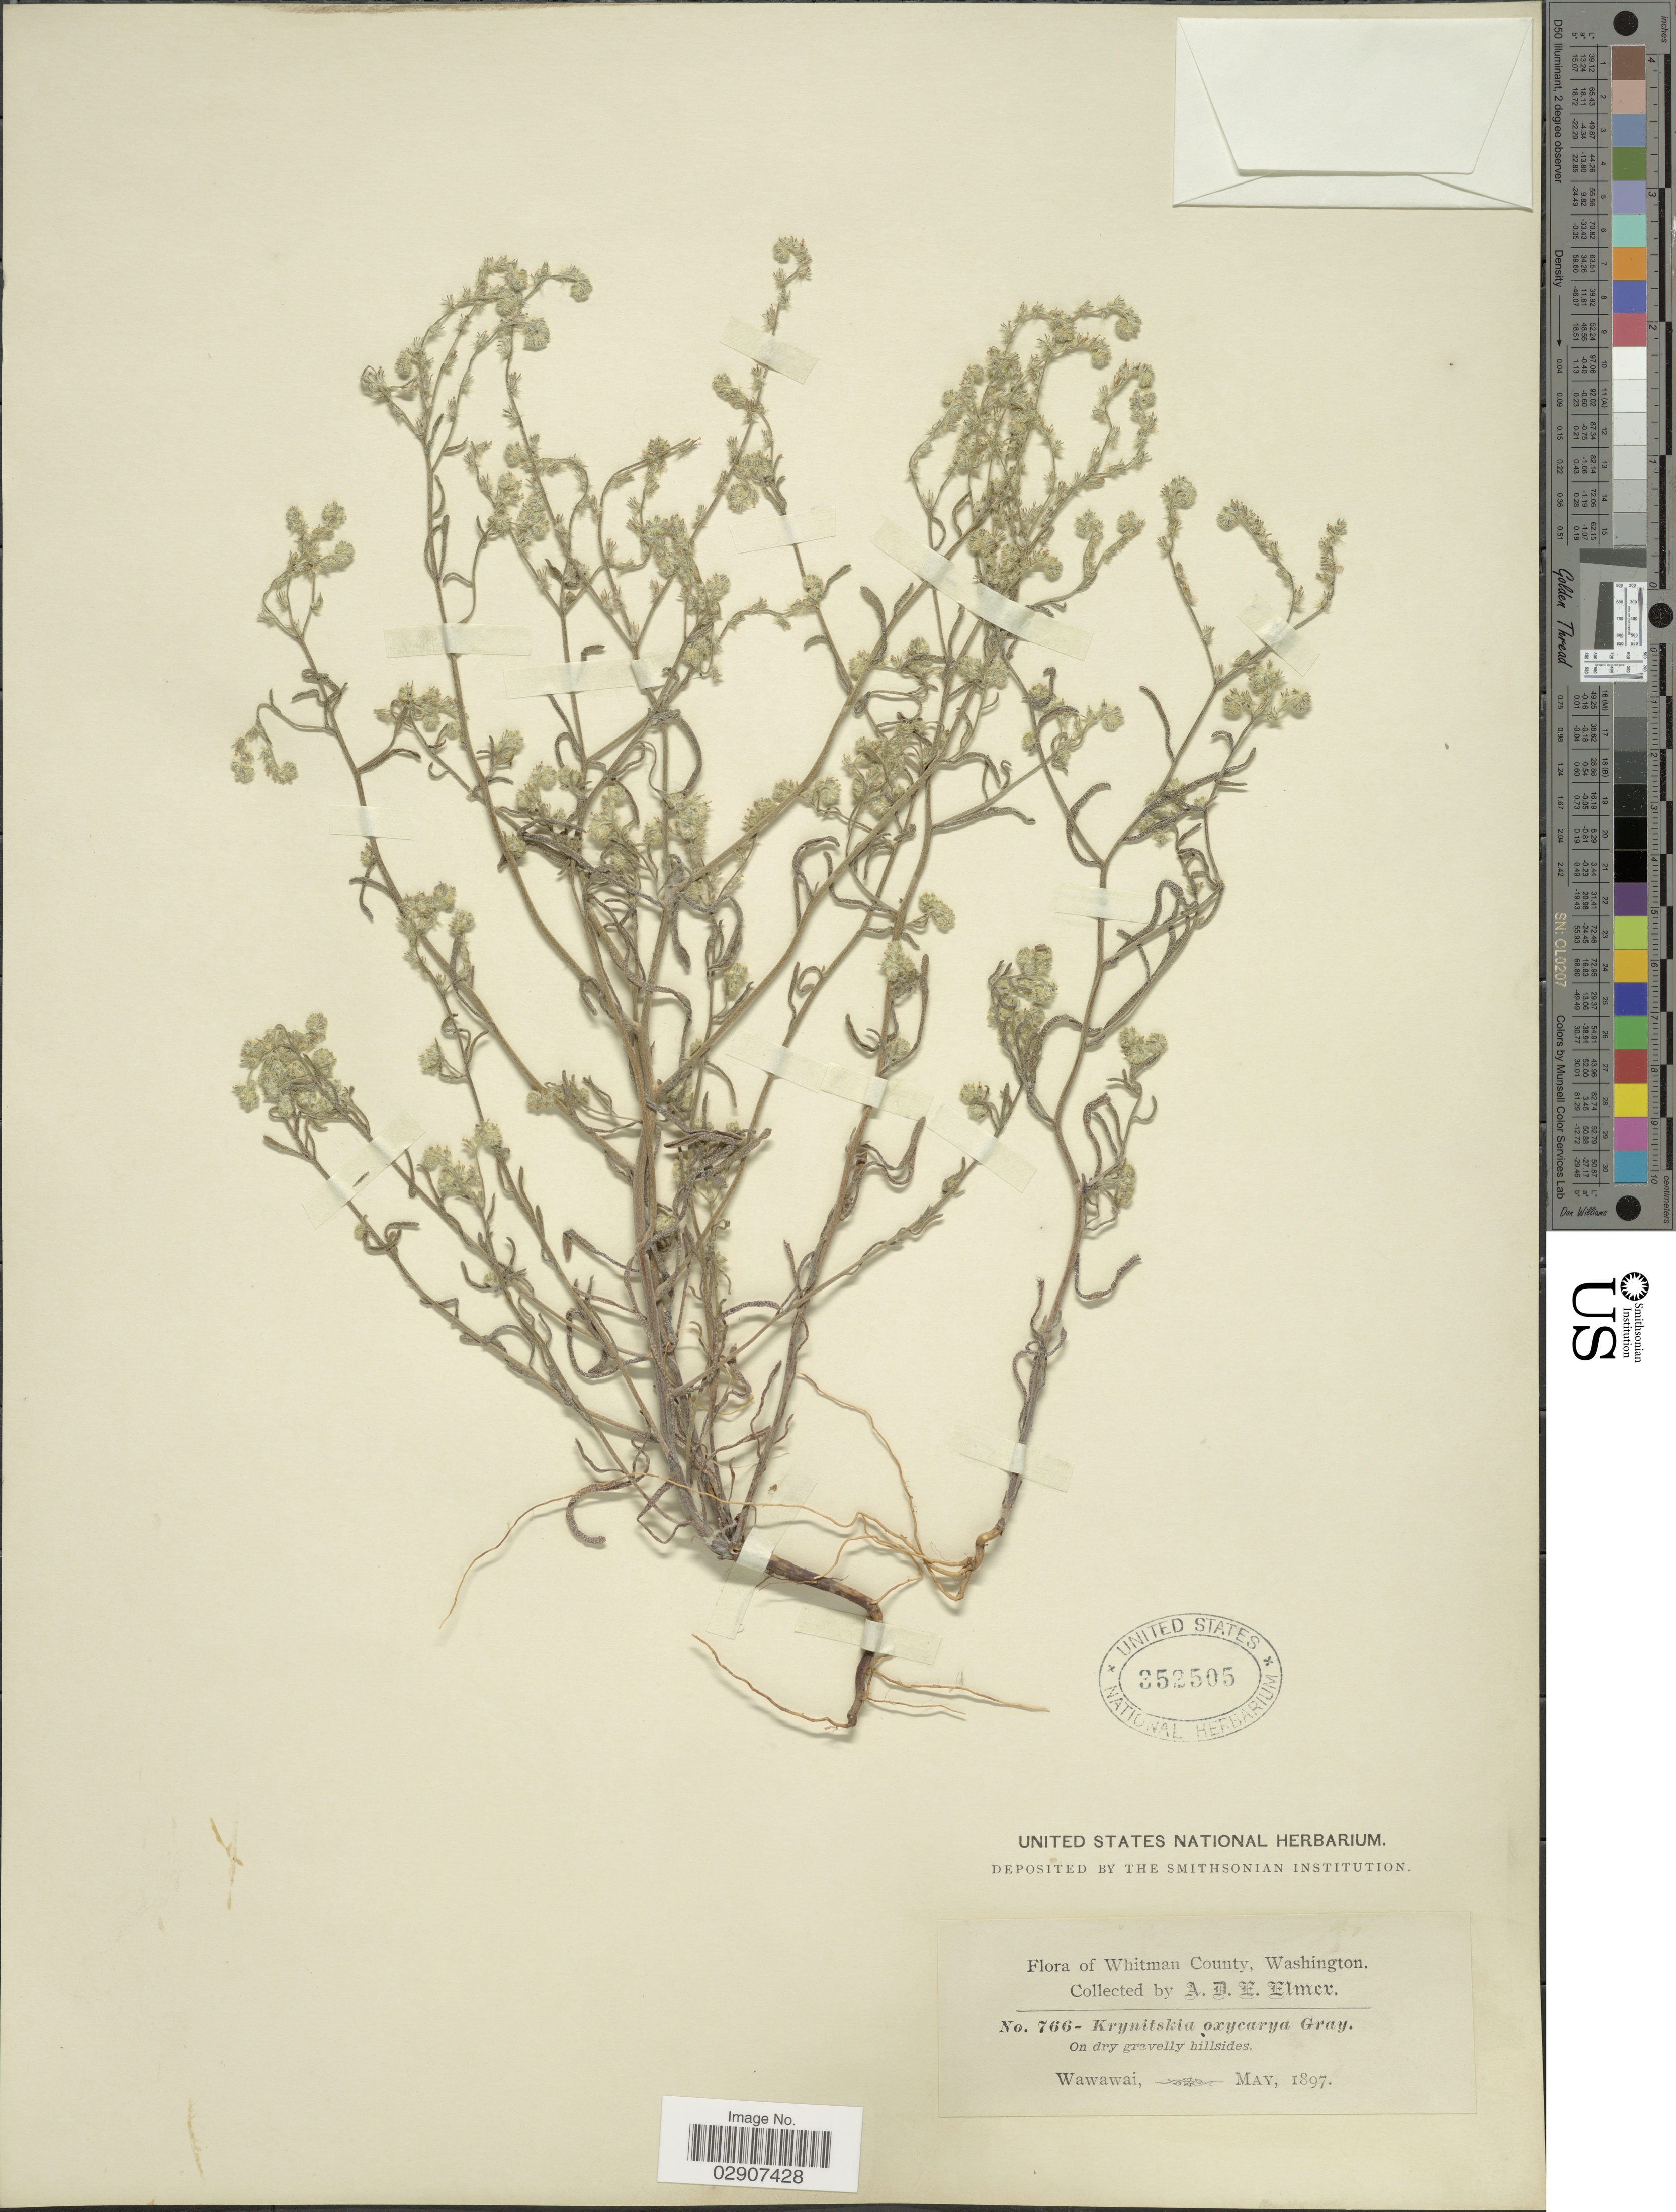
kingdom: Plantae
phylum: Tracheophyta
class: Magnoliopsida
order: Boraginales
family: Boraginaceae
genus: Cryptantha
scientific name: Cryptantha flaccida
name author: (Douglas ex Lehm.) Greene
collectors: A. D. E. Elmer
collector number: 766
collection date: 1897-05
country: United States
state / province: Washington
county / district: Whitman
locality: Whitman County, Washington, Wawawai.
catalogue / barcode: US 352505